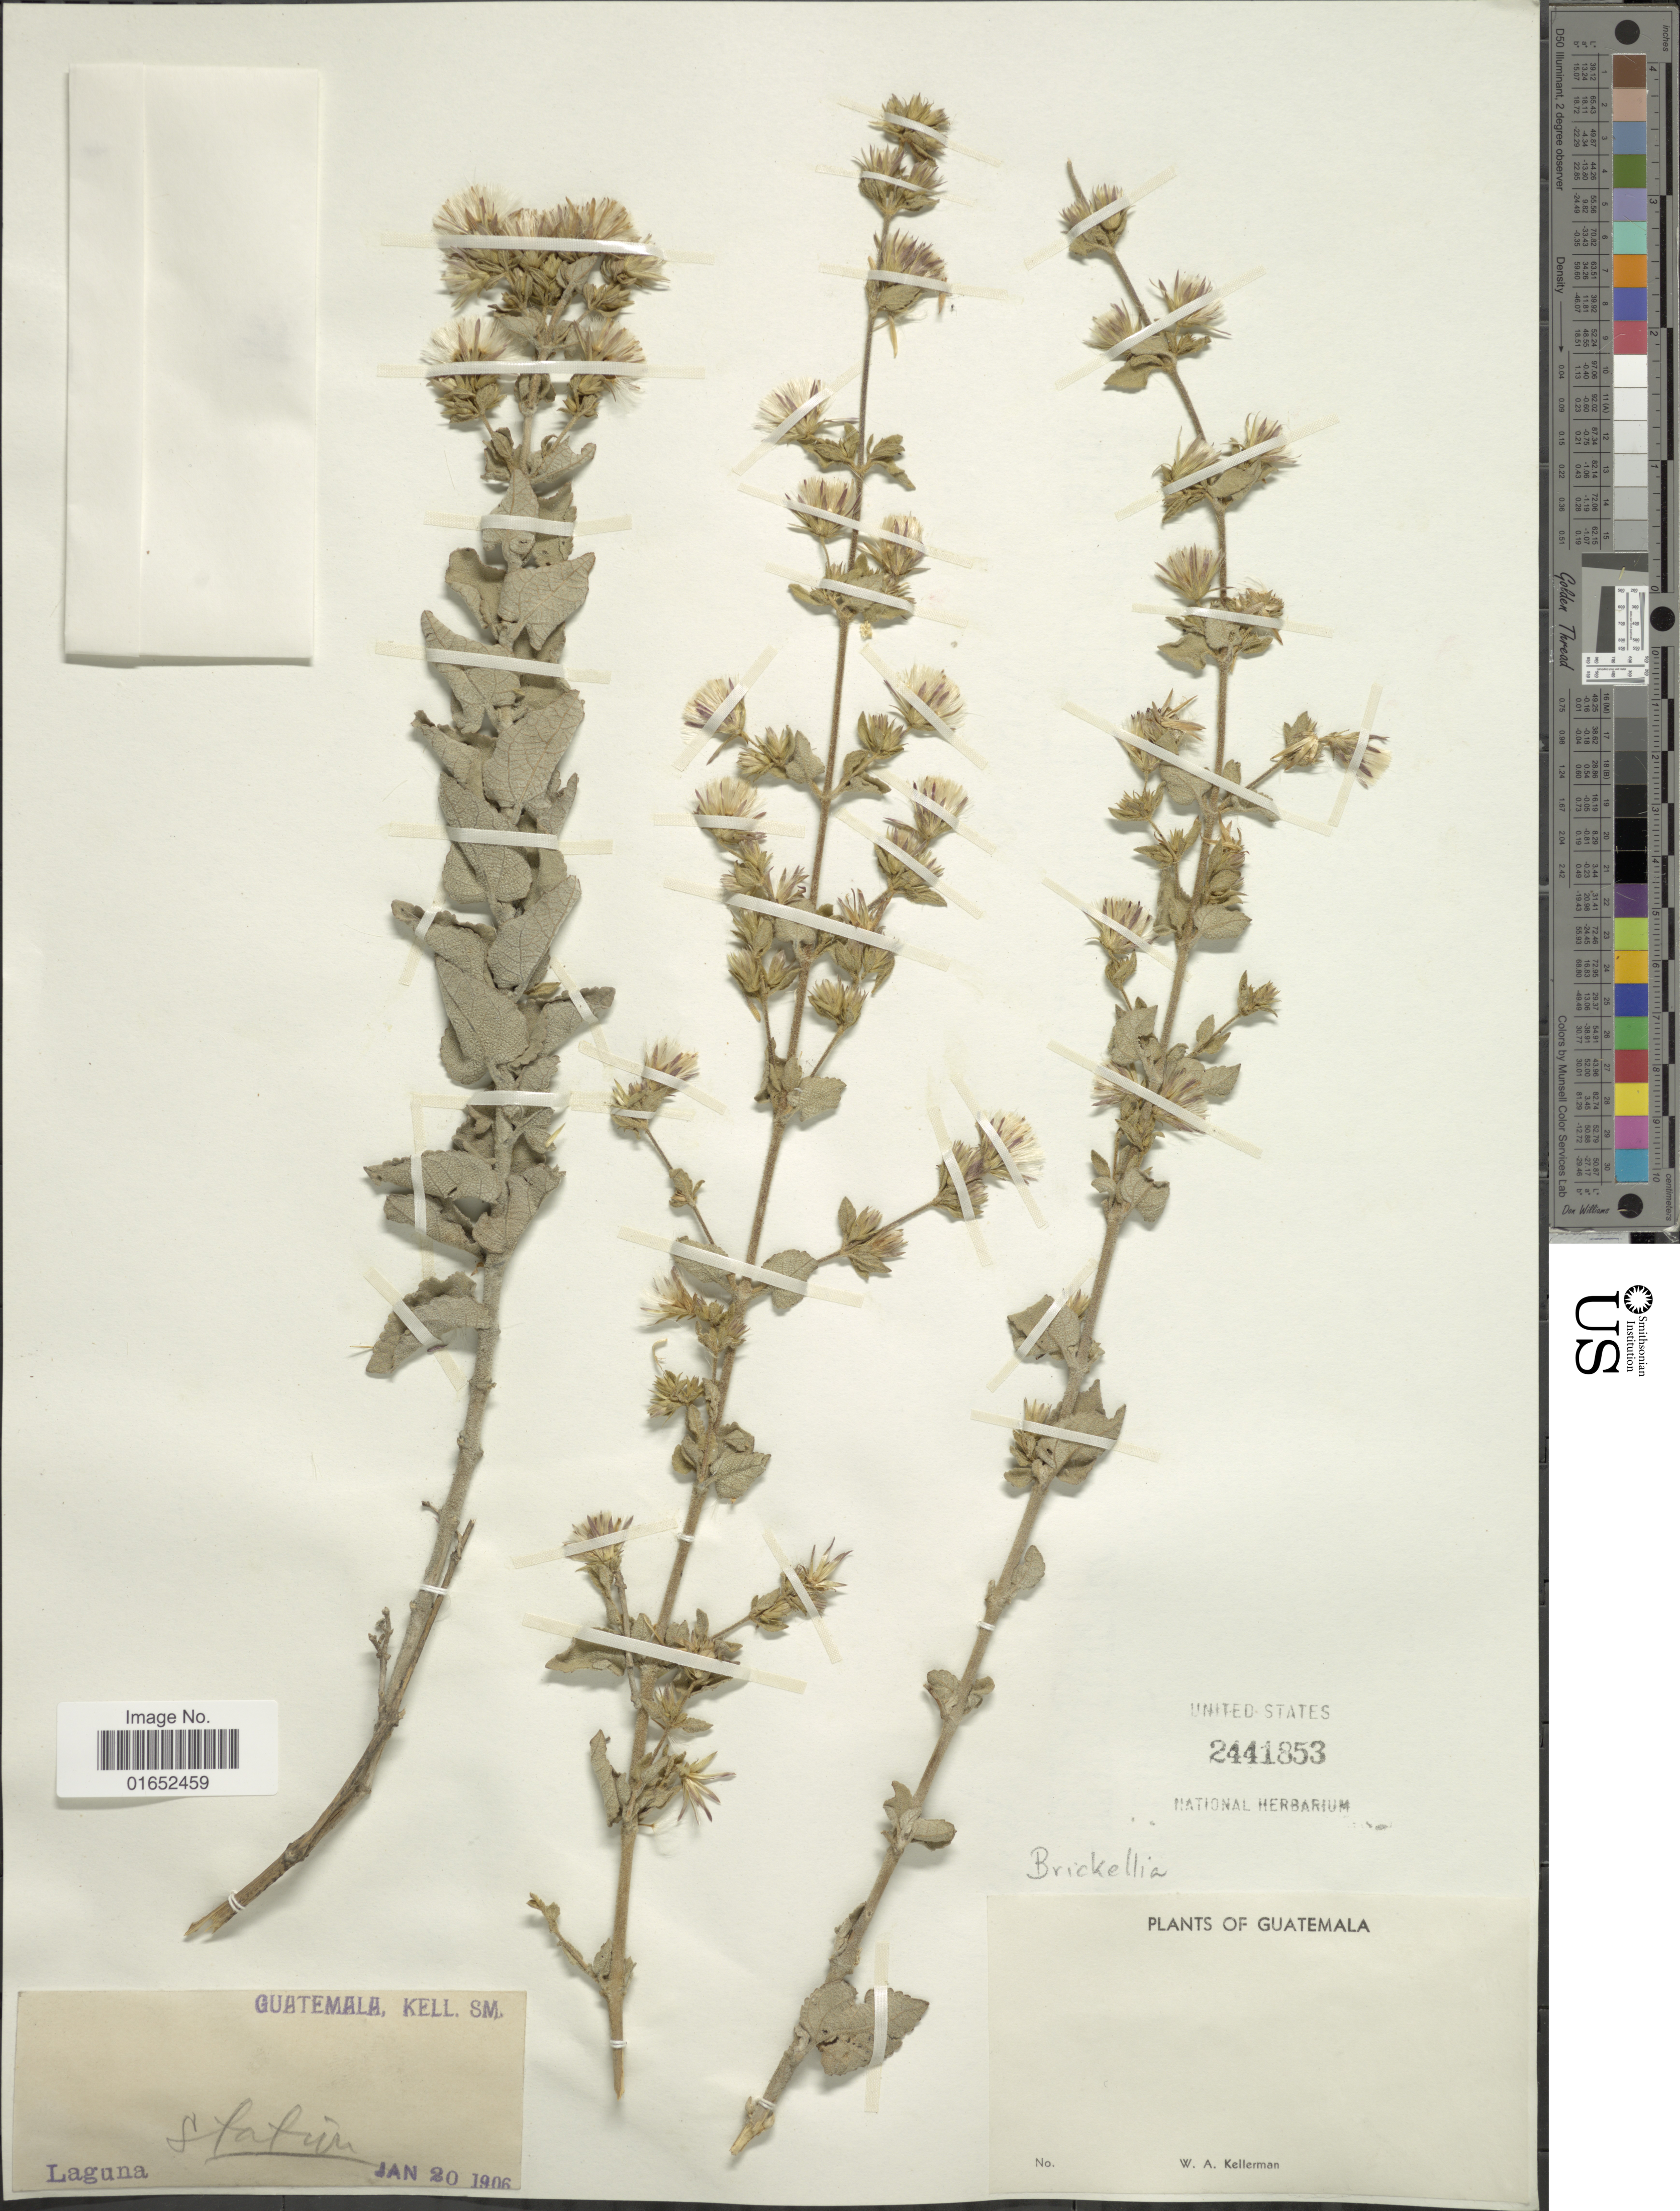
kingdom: Plantae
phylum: Tracheophyta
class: Magnoliopsida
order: Asterales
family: Asteraceae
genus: Brickellia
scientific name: Brickellia sp.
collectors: W. Kellerman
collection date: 1906-01-20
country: Guatemala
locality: Station, Laguna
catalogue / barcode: US 2441853